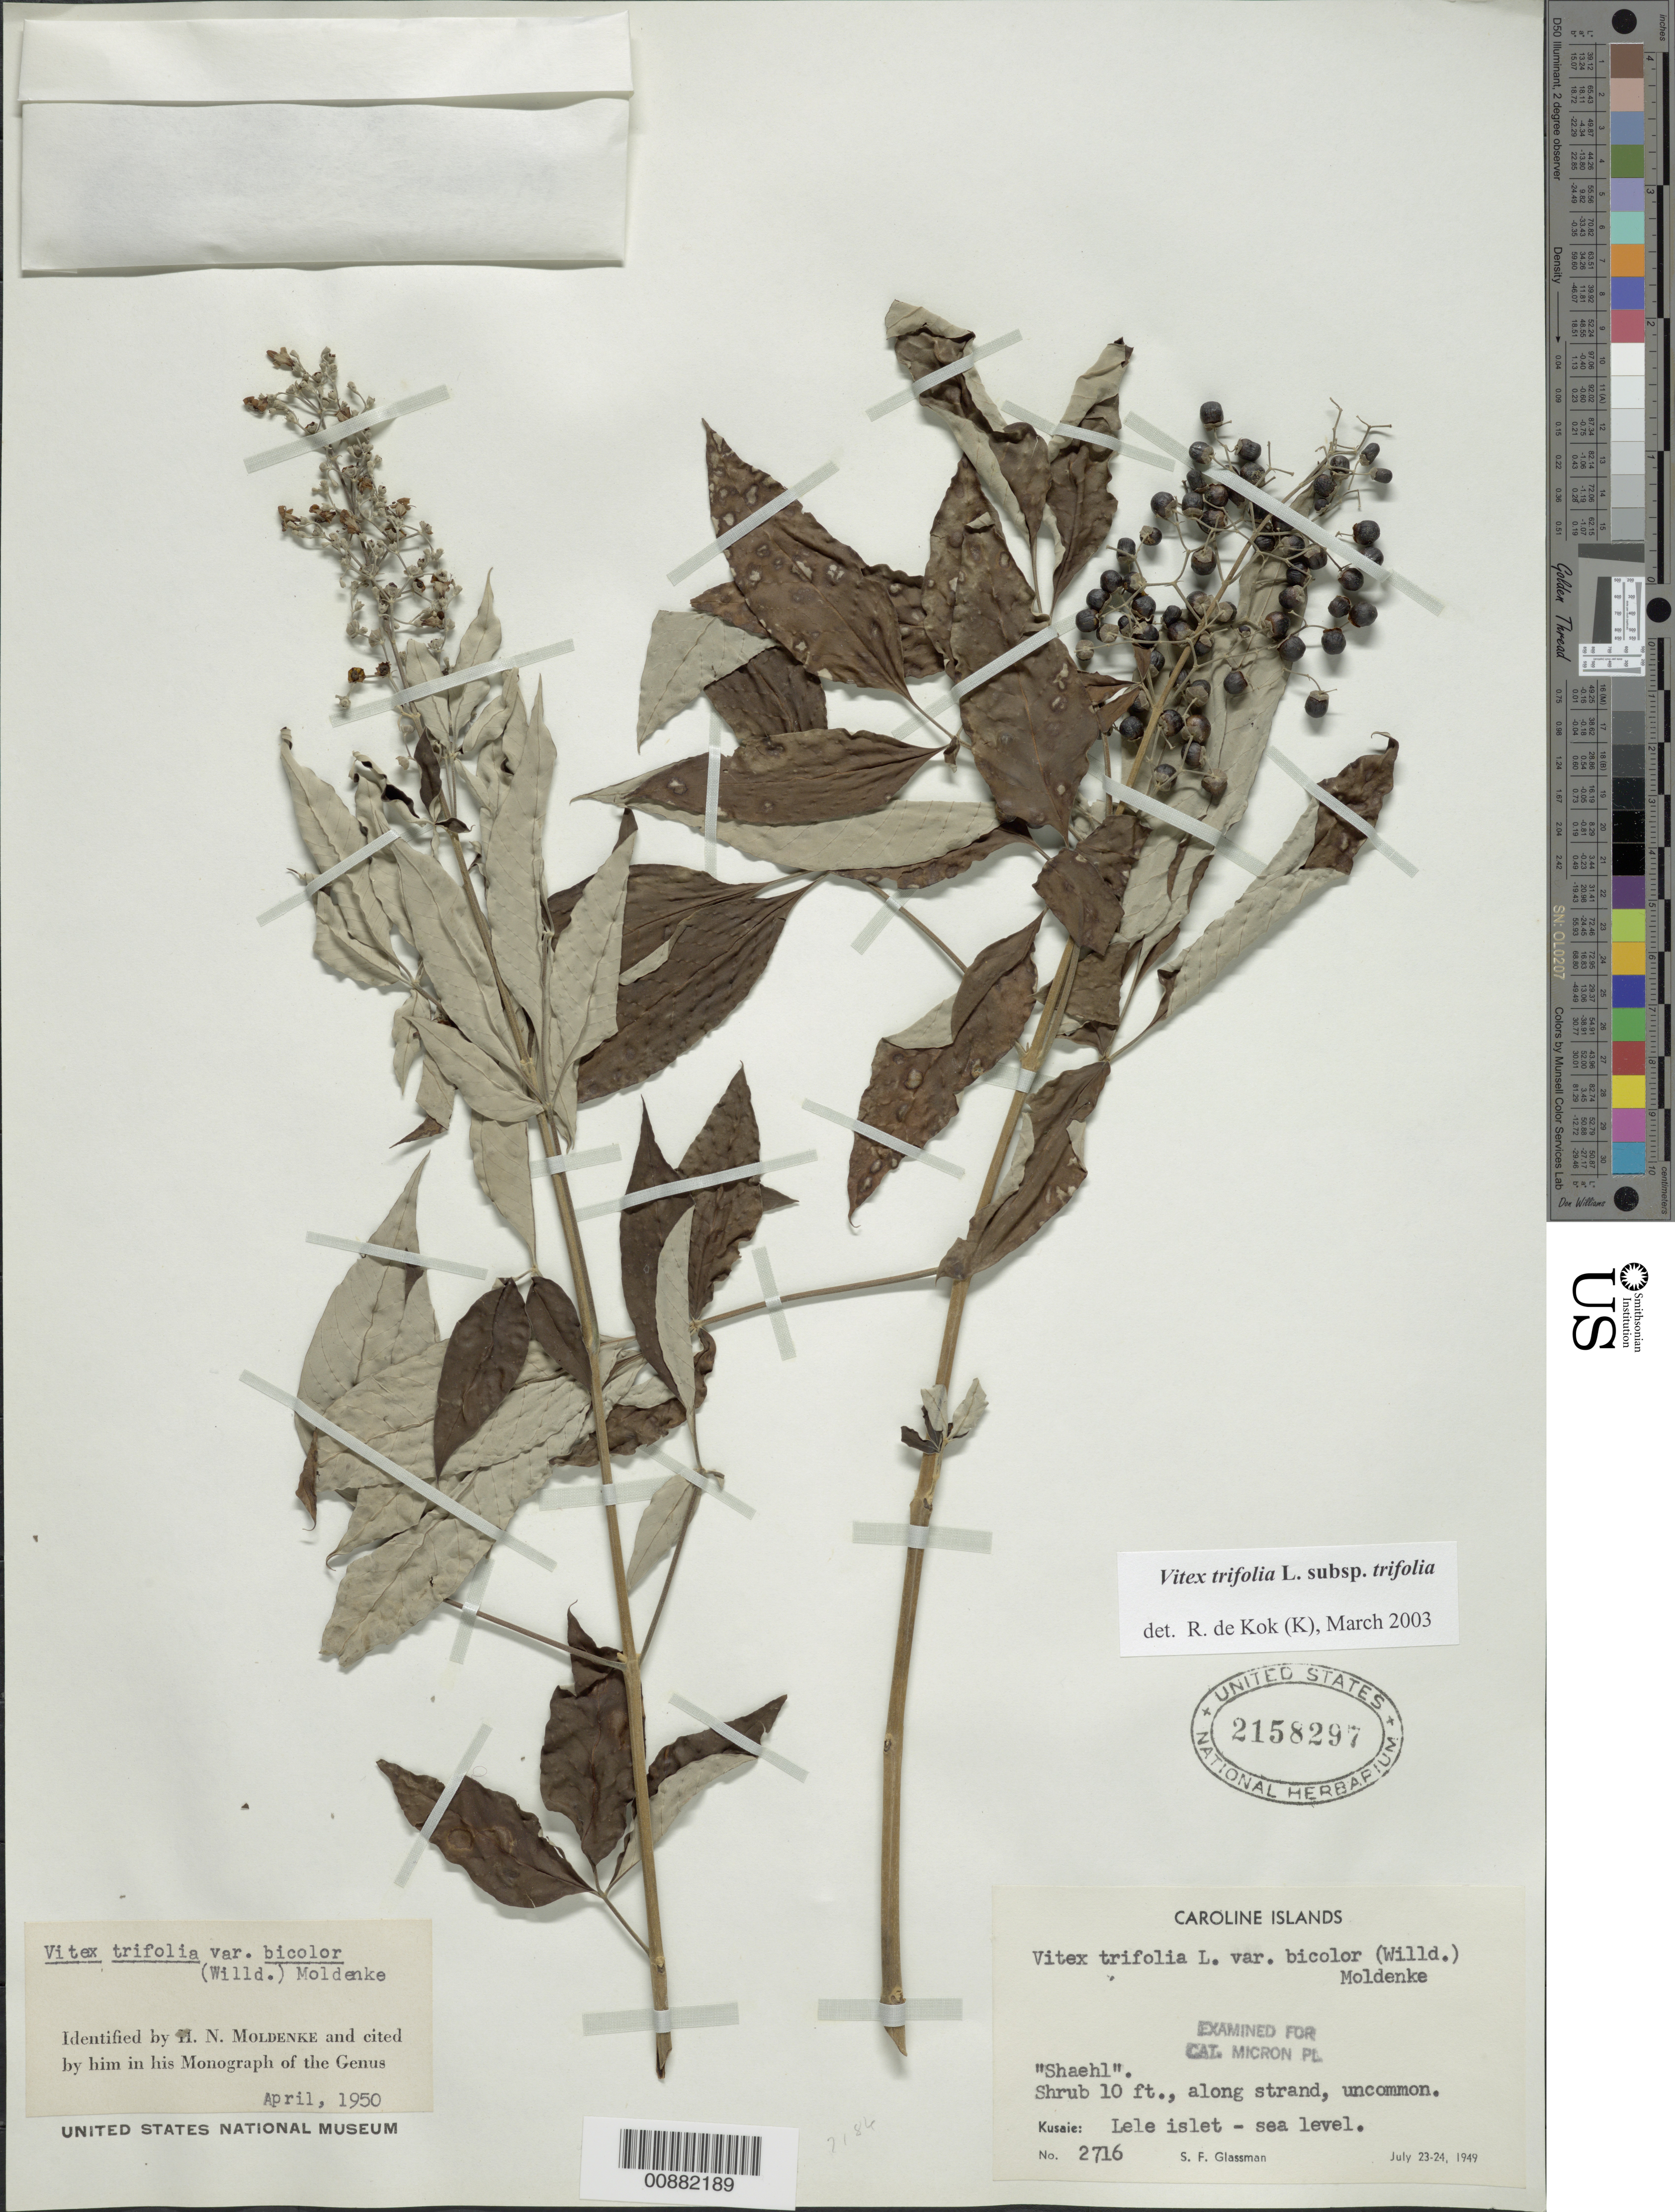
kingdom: Plantae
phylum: Tracheophyta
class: Magnoliopsida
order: Lamiales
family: Lamiaceae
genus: Vitex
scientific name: Vitex trifolia var. trifolia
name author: L.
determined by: Kok, R. de, (K)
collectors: S. F. Glassman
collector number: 2716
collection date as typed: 23 Jul 1949 to 24 Jul 1949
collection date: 1949-07-23/1949-07-24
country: Micronesia, Federated States of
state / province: Kosrae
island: Kosrae [Kusaie]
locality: Lele Islet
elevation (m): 0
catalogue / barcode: US 2158297